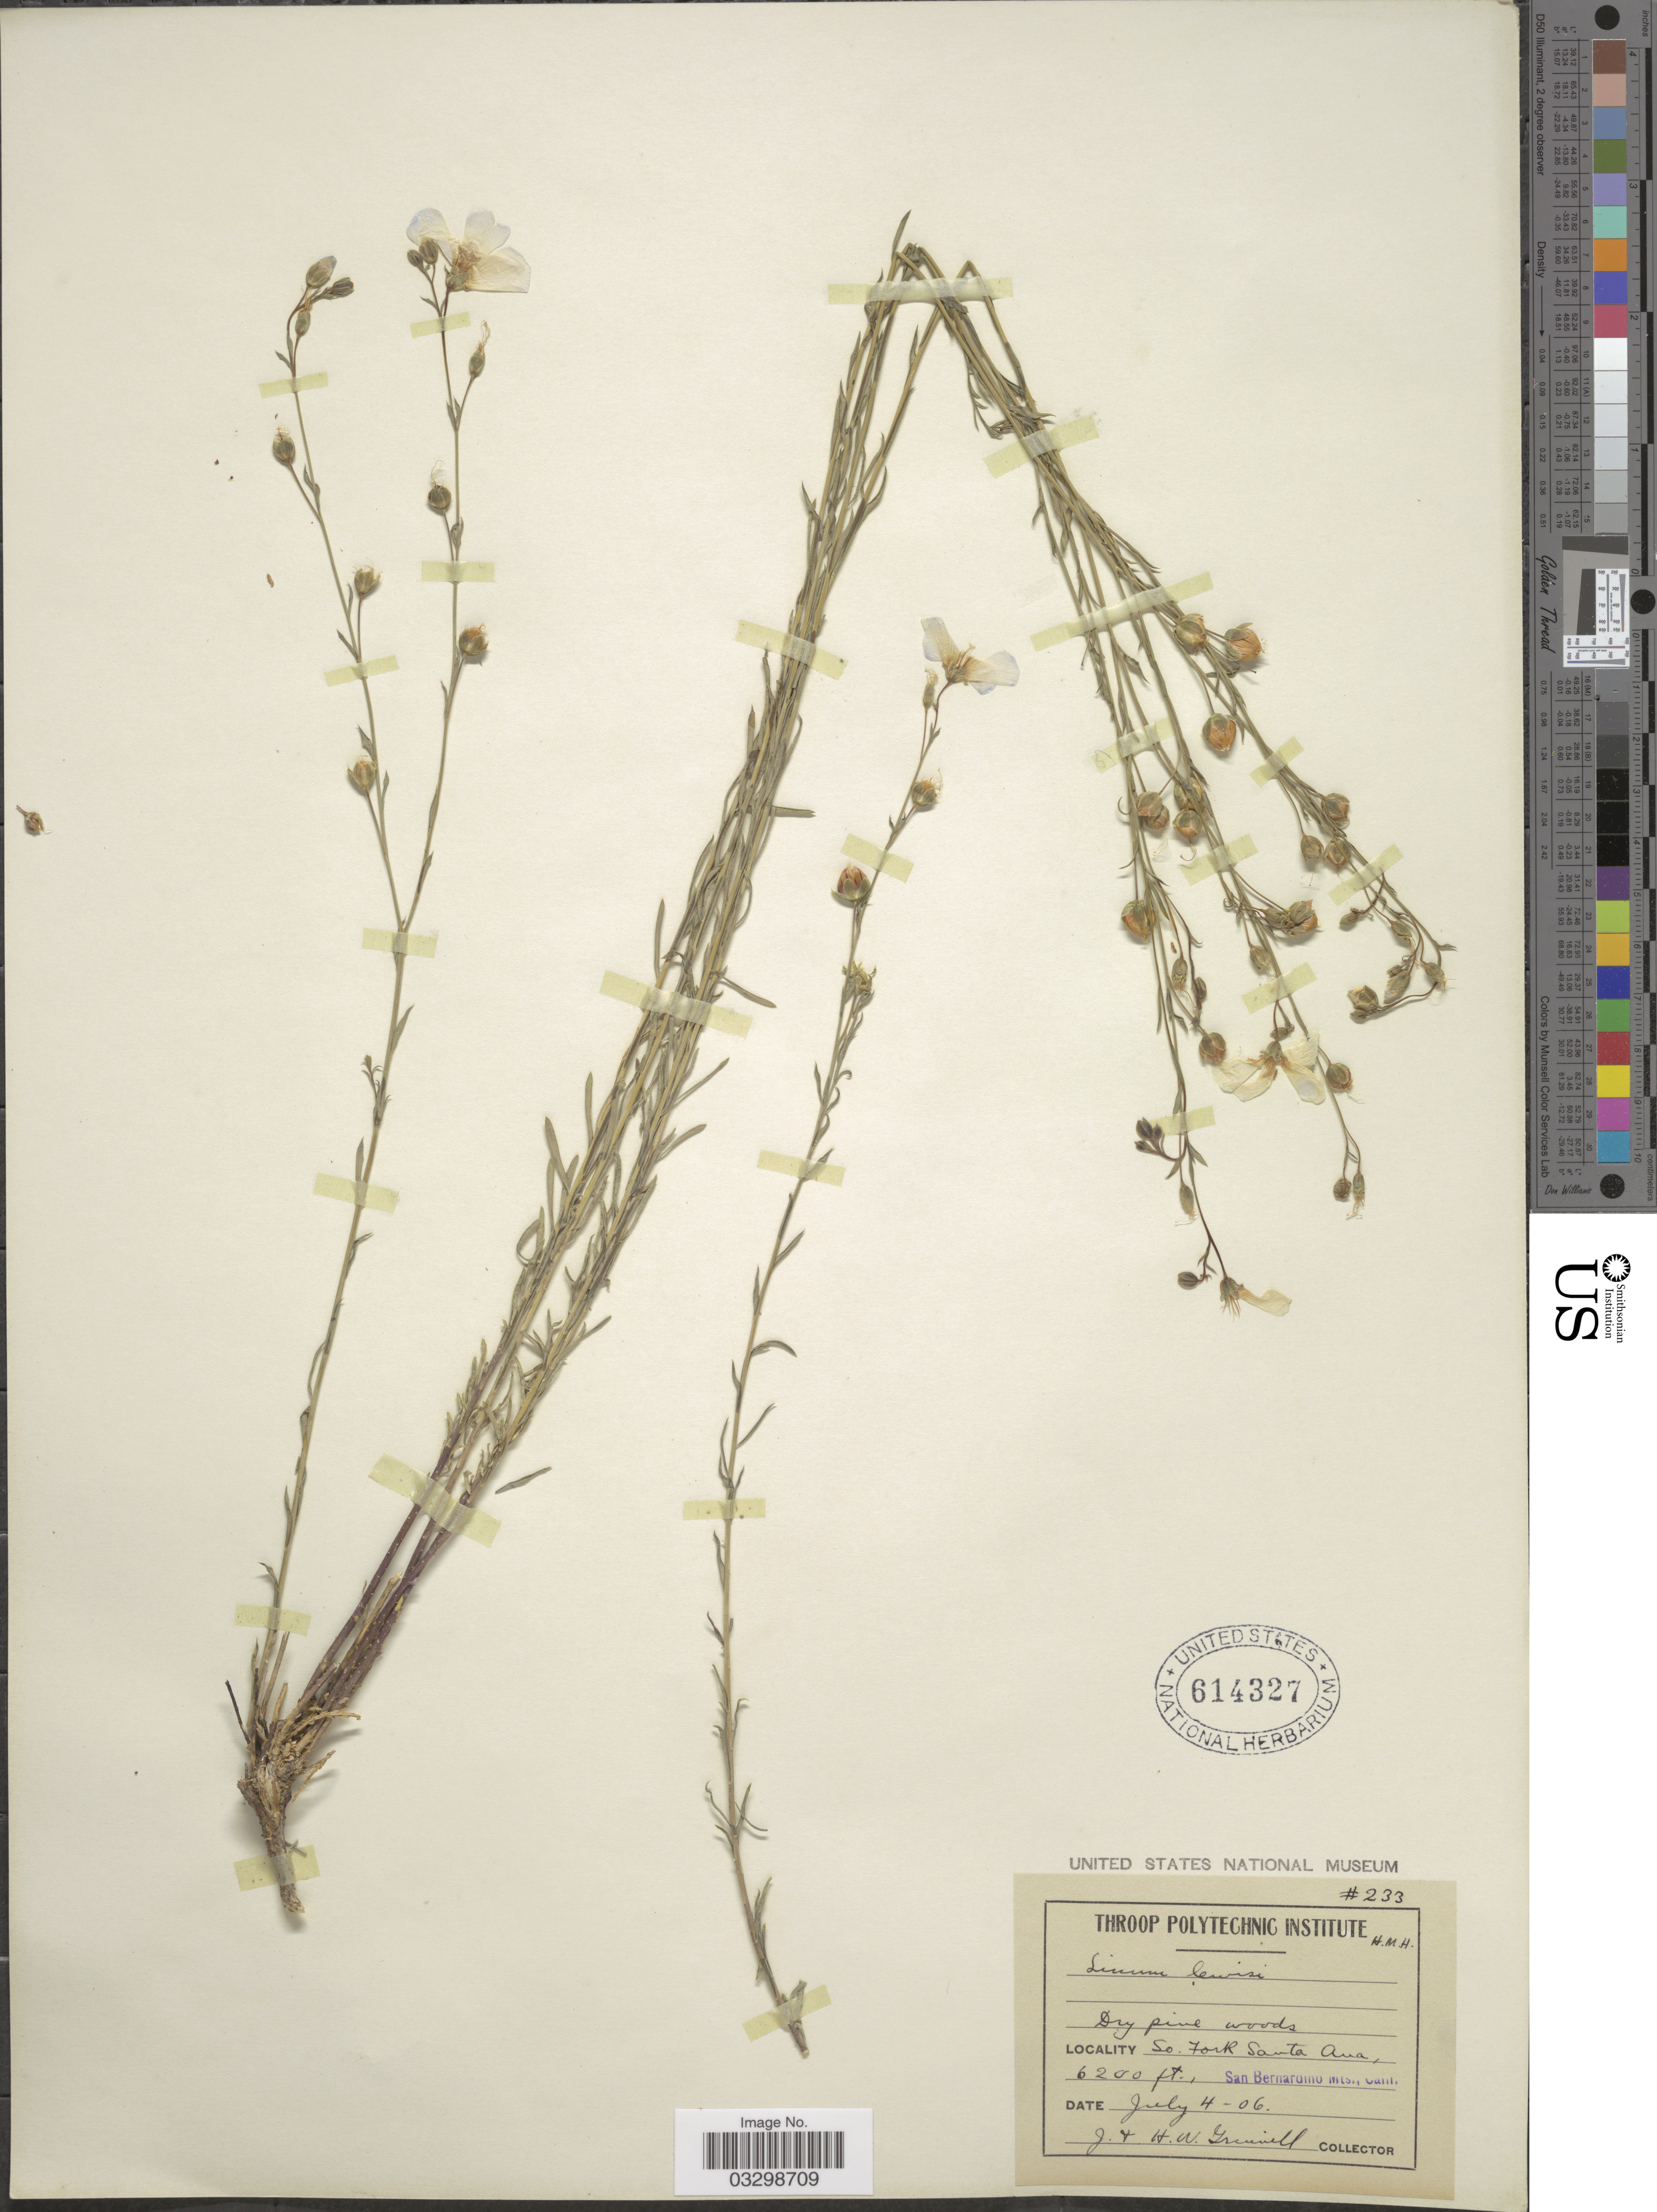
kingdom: Plantae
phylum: Tracheophyta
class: Magnoliopsida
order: Malpighiales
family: Linaceae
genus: Linum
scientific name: Linum lewisii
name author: Pursh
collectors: J. Grinnell & H. Grinnell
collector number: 233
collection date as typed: Transcribed d/m/y: 4/7/6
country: United States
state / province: California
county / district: San Bernardino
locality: So. Fork Santa Ana, San Bernardino Mts.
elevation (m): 1890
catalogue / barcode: US 614327